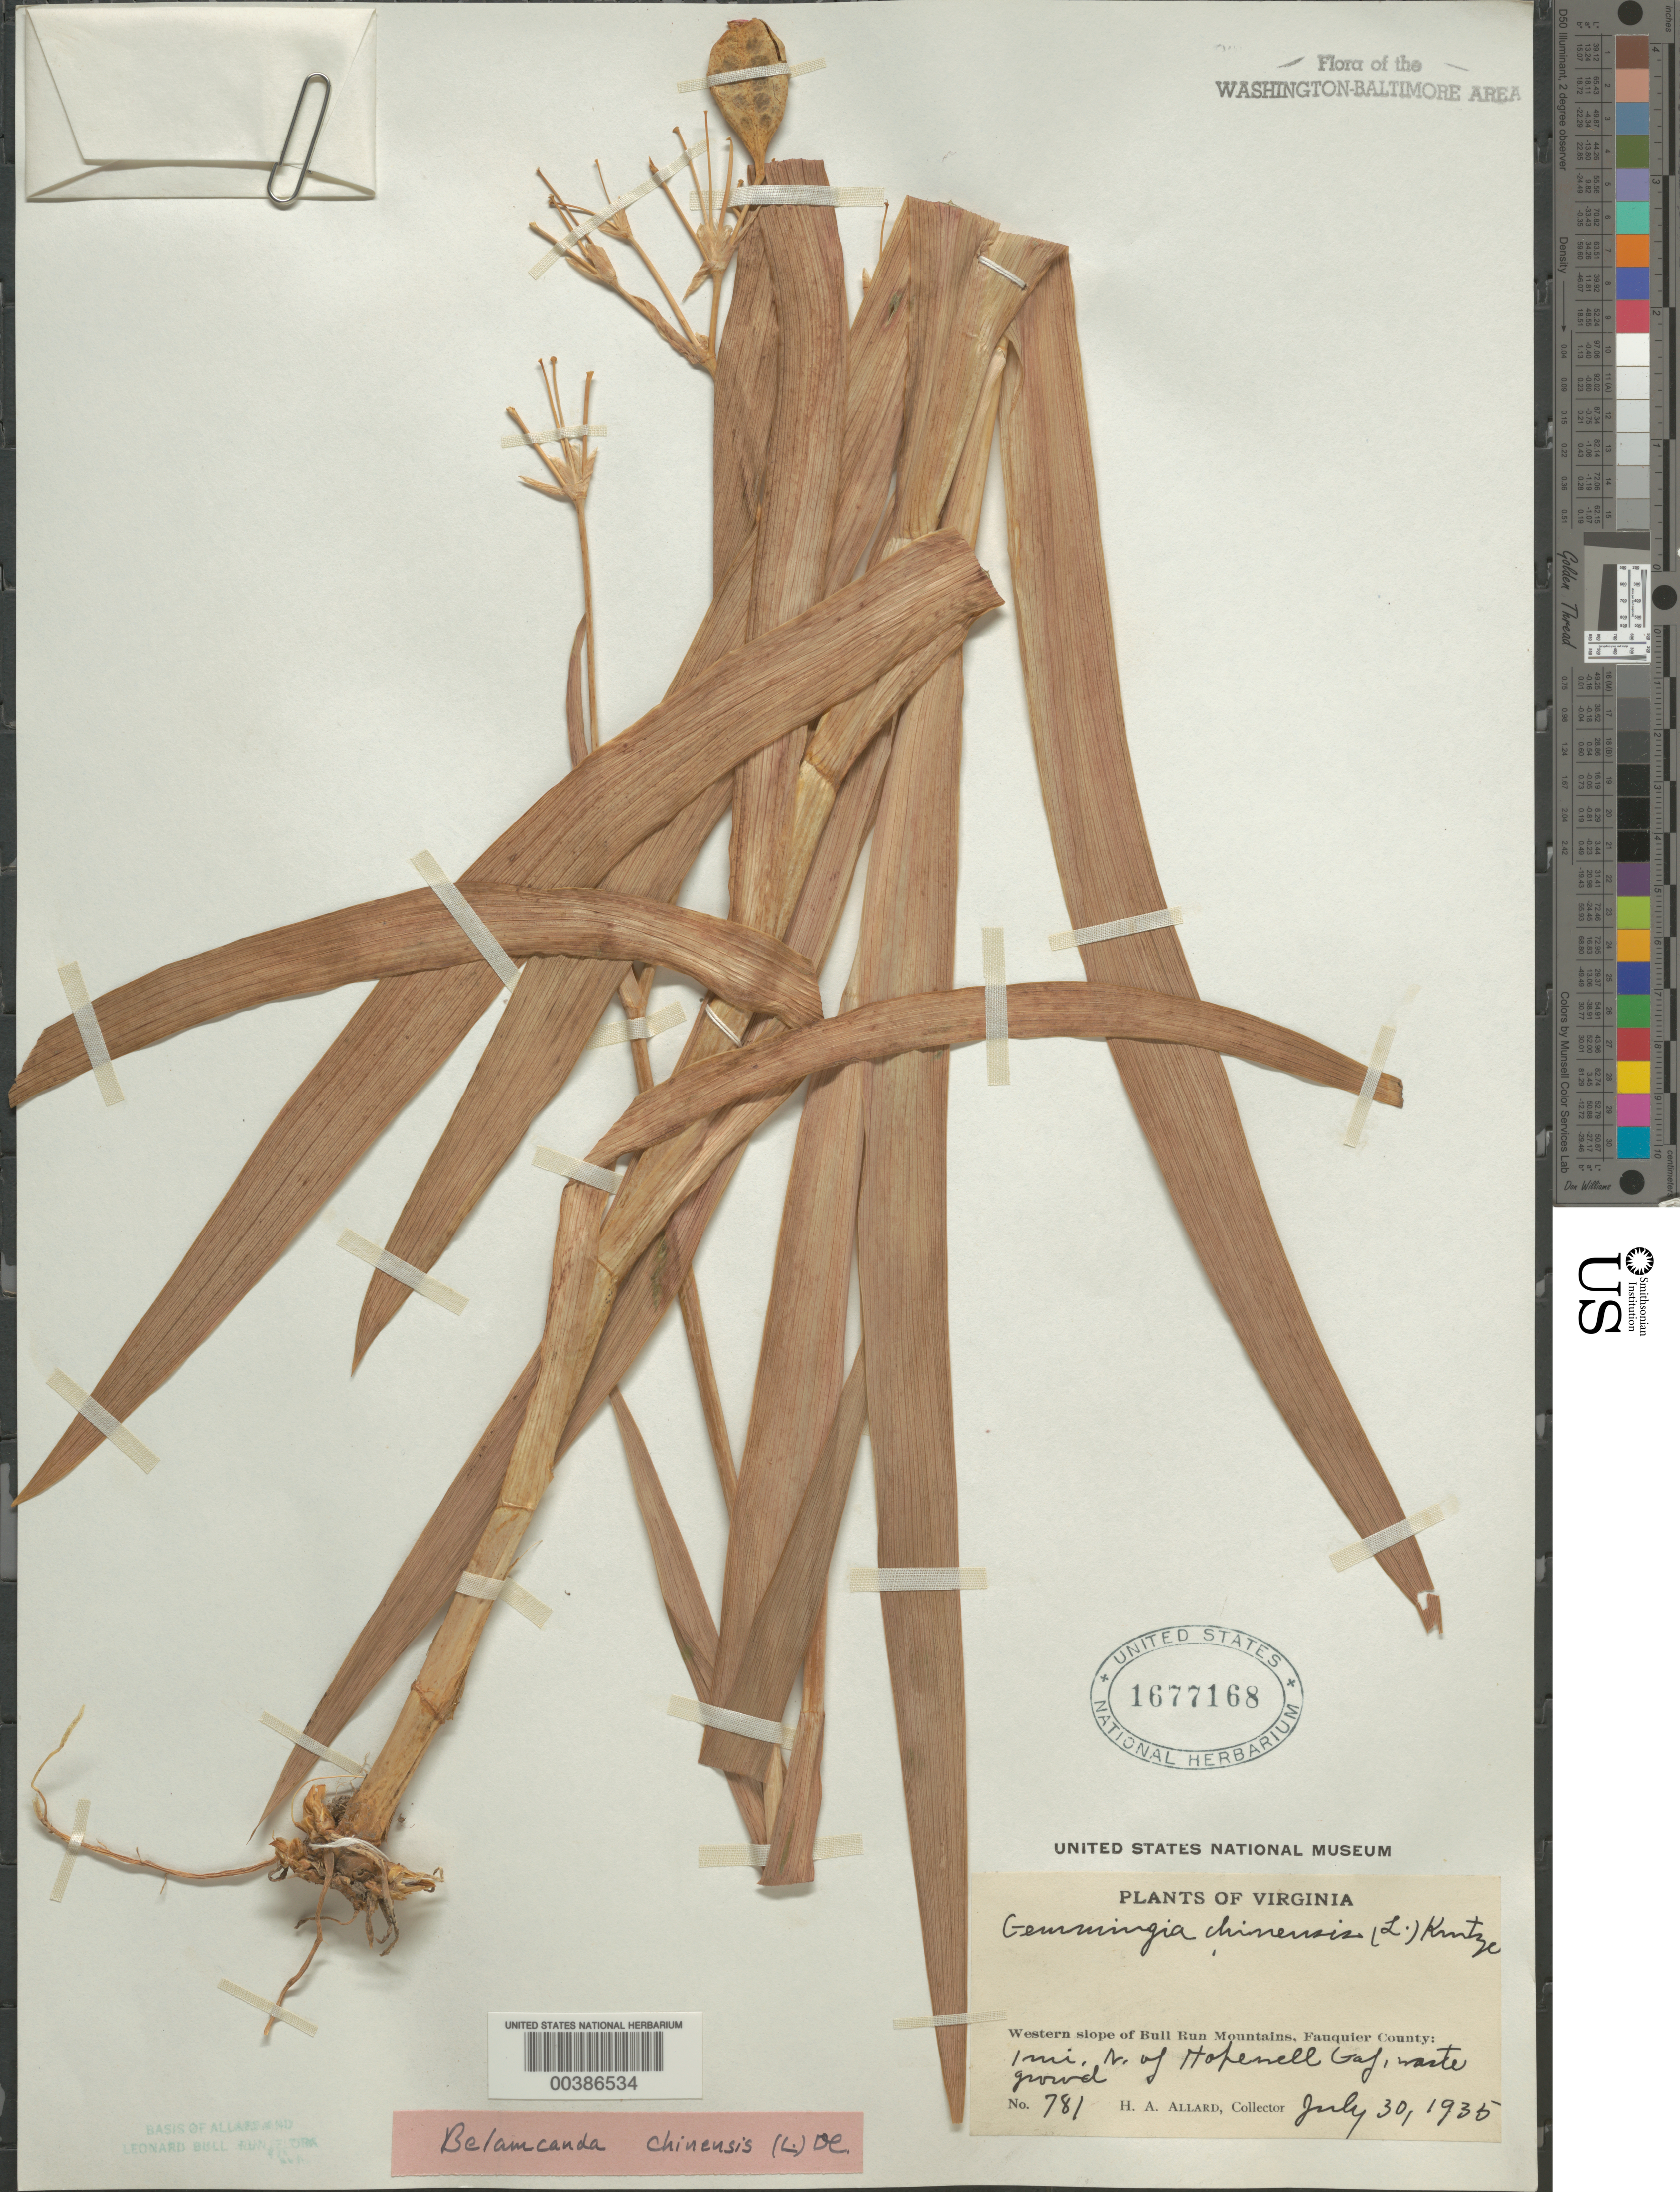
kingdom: Plantae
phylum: Tracheophyta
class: Liliopsida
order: Asparagales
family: Iridaceae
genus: Iris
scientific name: Iris domestica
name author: (L.) Goldblatt & Mabb.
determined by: Strong, Mark T., (BOT), Smithsonian Institution - National Museum of Natural History (UNITED STATES)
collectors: H. A. Allard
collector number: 781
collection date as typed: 30 Jul 1935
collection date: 1935-07-30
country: United States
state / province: Virginia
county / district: Fauquier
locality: North of Hopewell Gap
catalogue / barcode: US 1677168